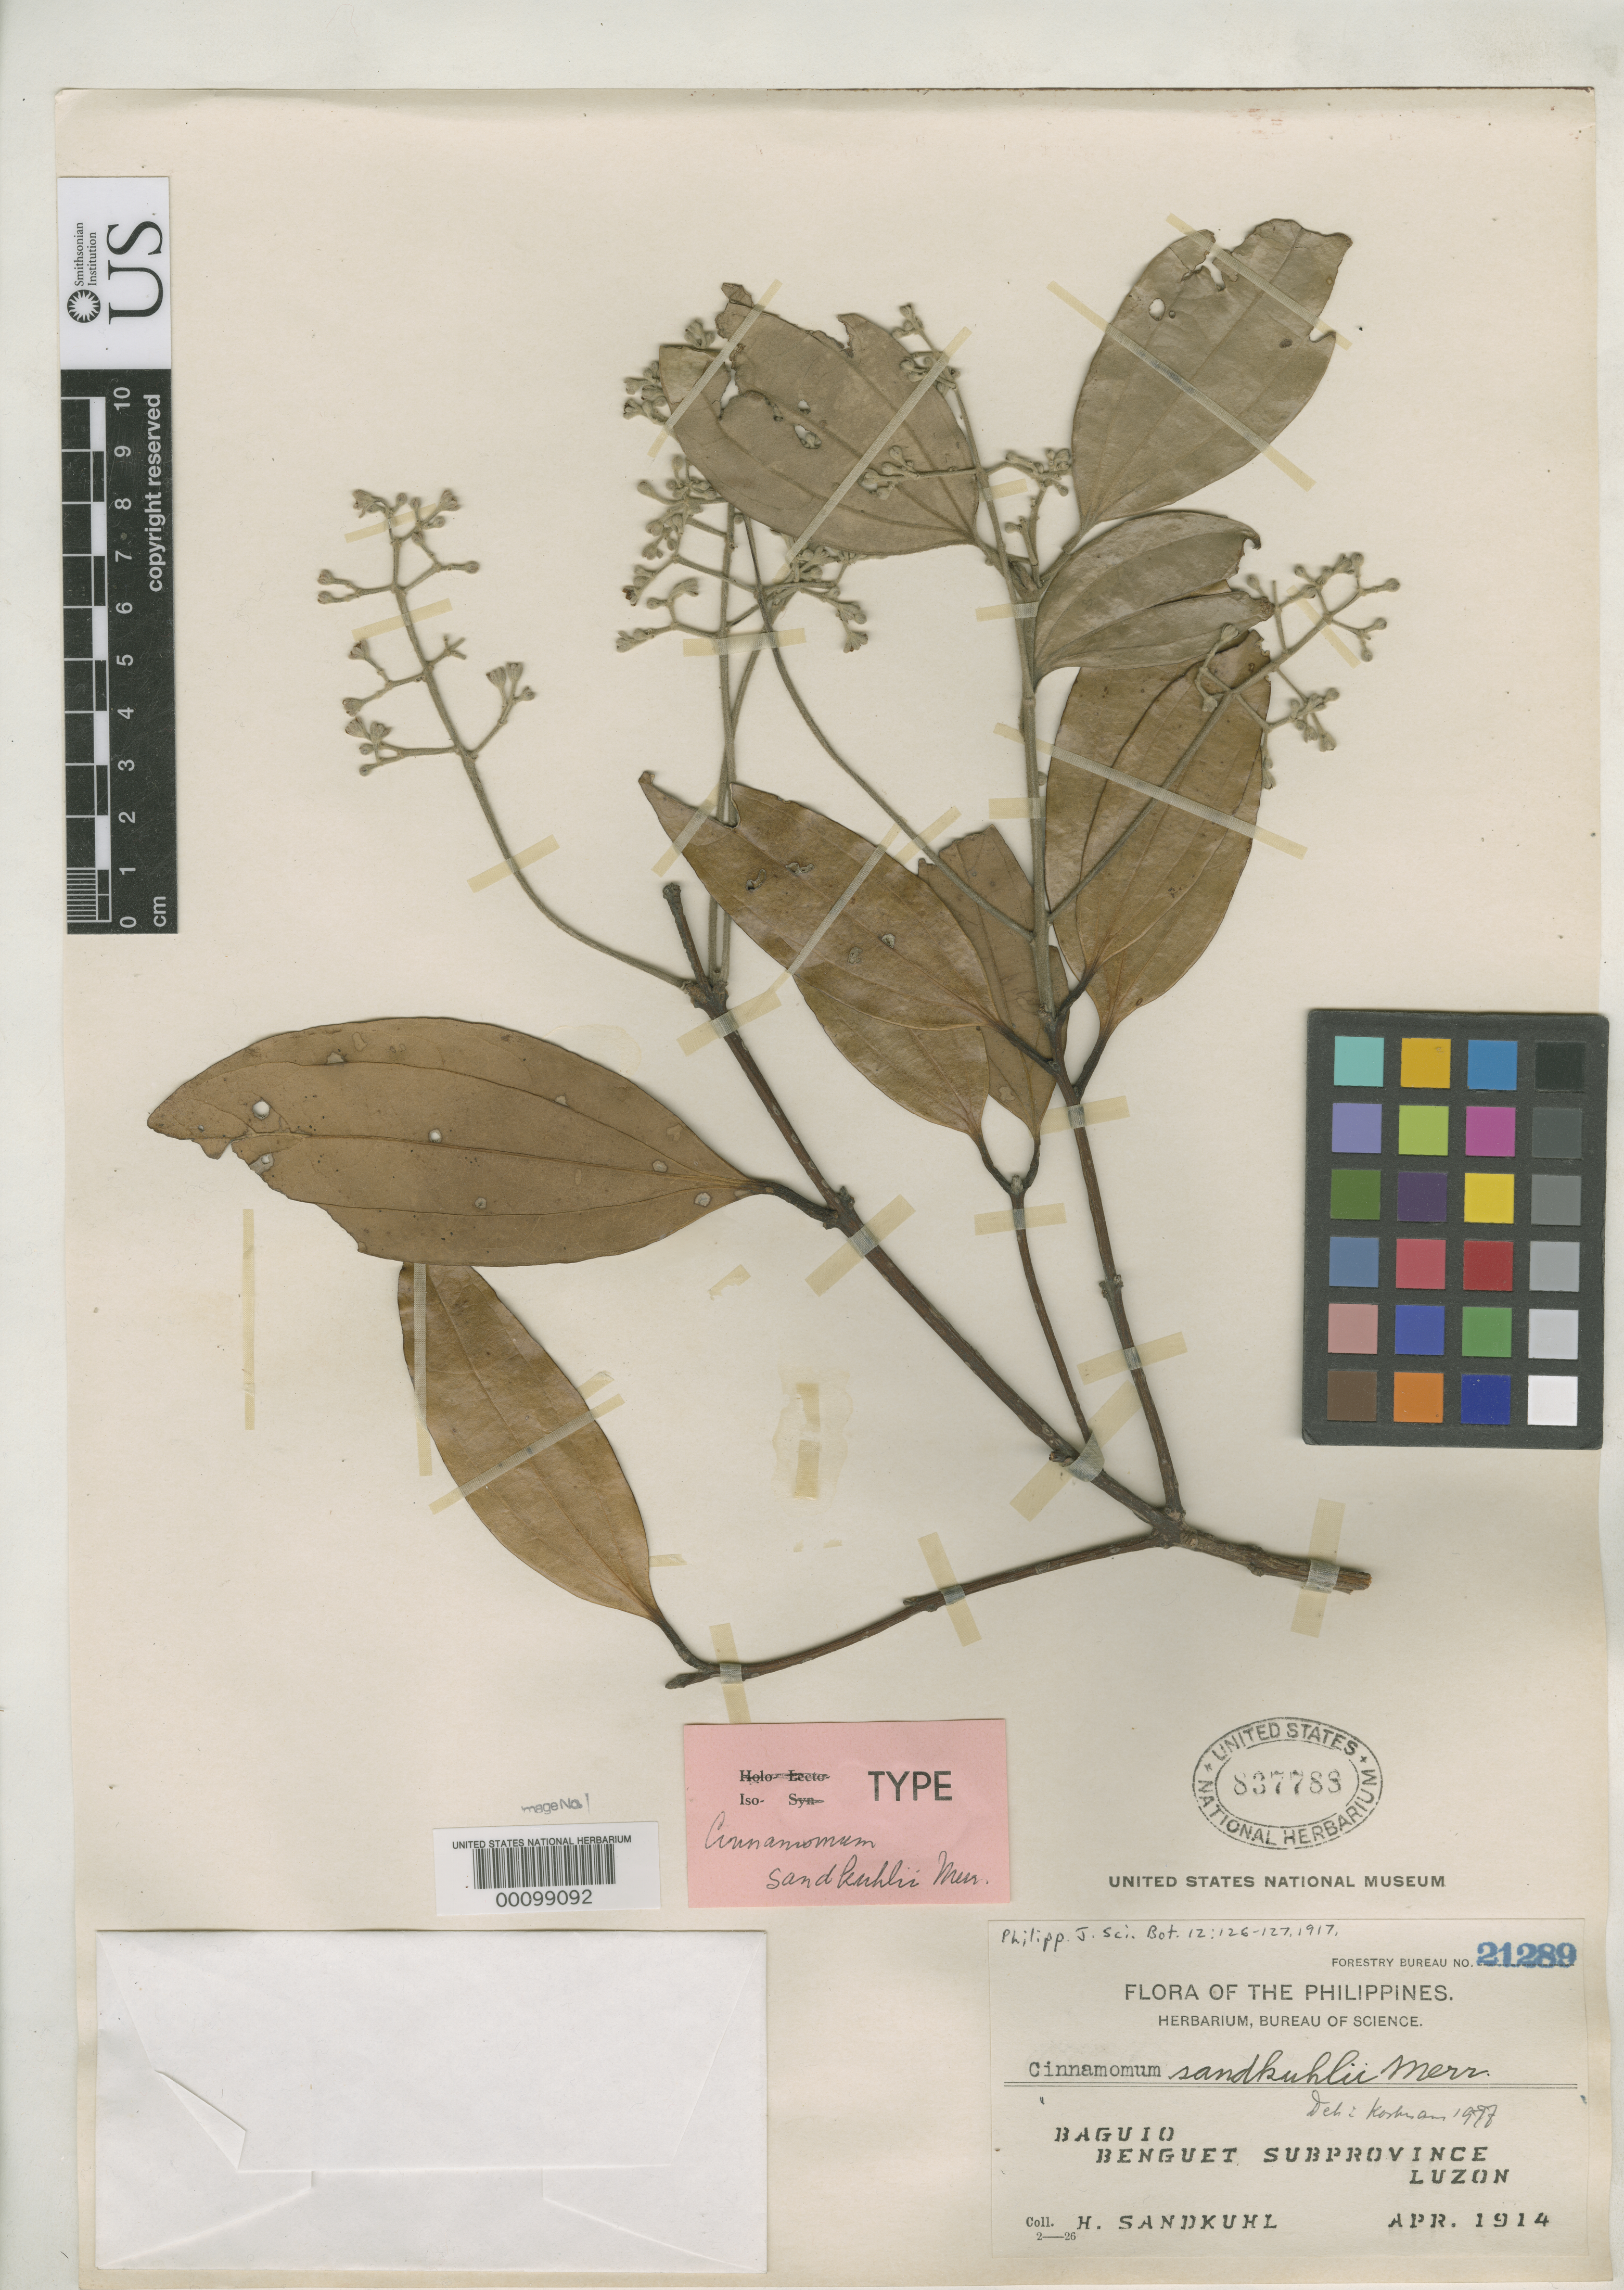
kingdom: Plantae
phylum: Tracheophyta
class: Magnoliopsida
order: Laurales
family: Lauraceae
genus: Cinnamomum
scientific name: Cinnamomum sandkuhlii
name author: Merr.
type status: Isotype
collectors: H. Sandkuhl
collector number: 21289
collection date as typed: Apr 1914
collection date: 1914-04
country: Philippines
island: Luzon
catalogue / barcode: US 837788